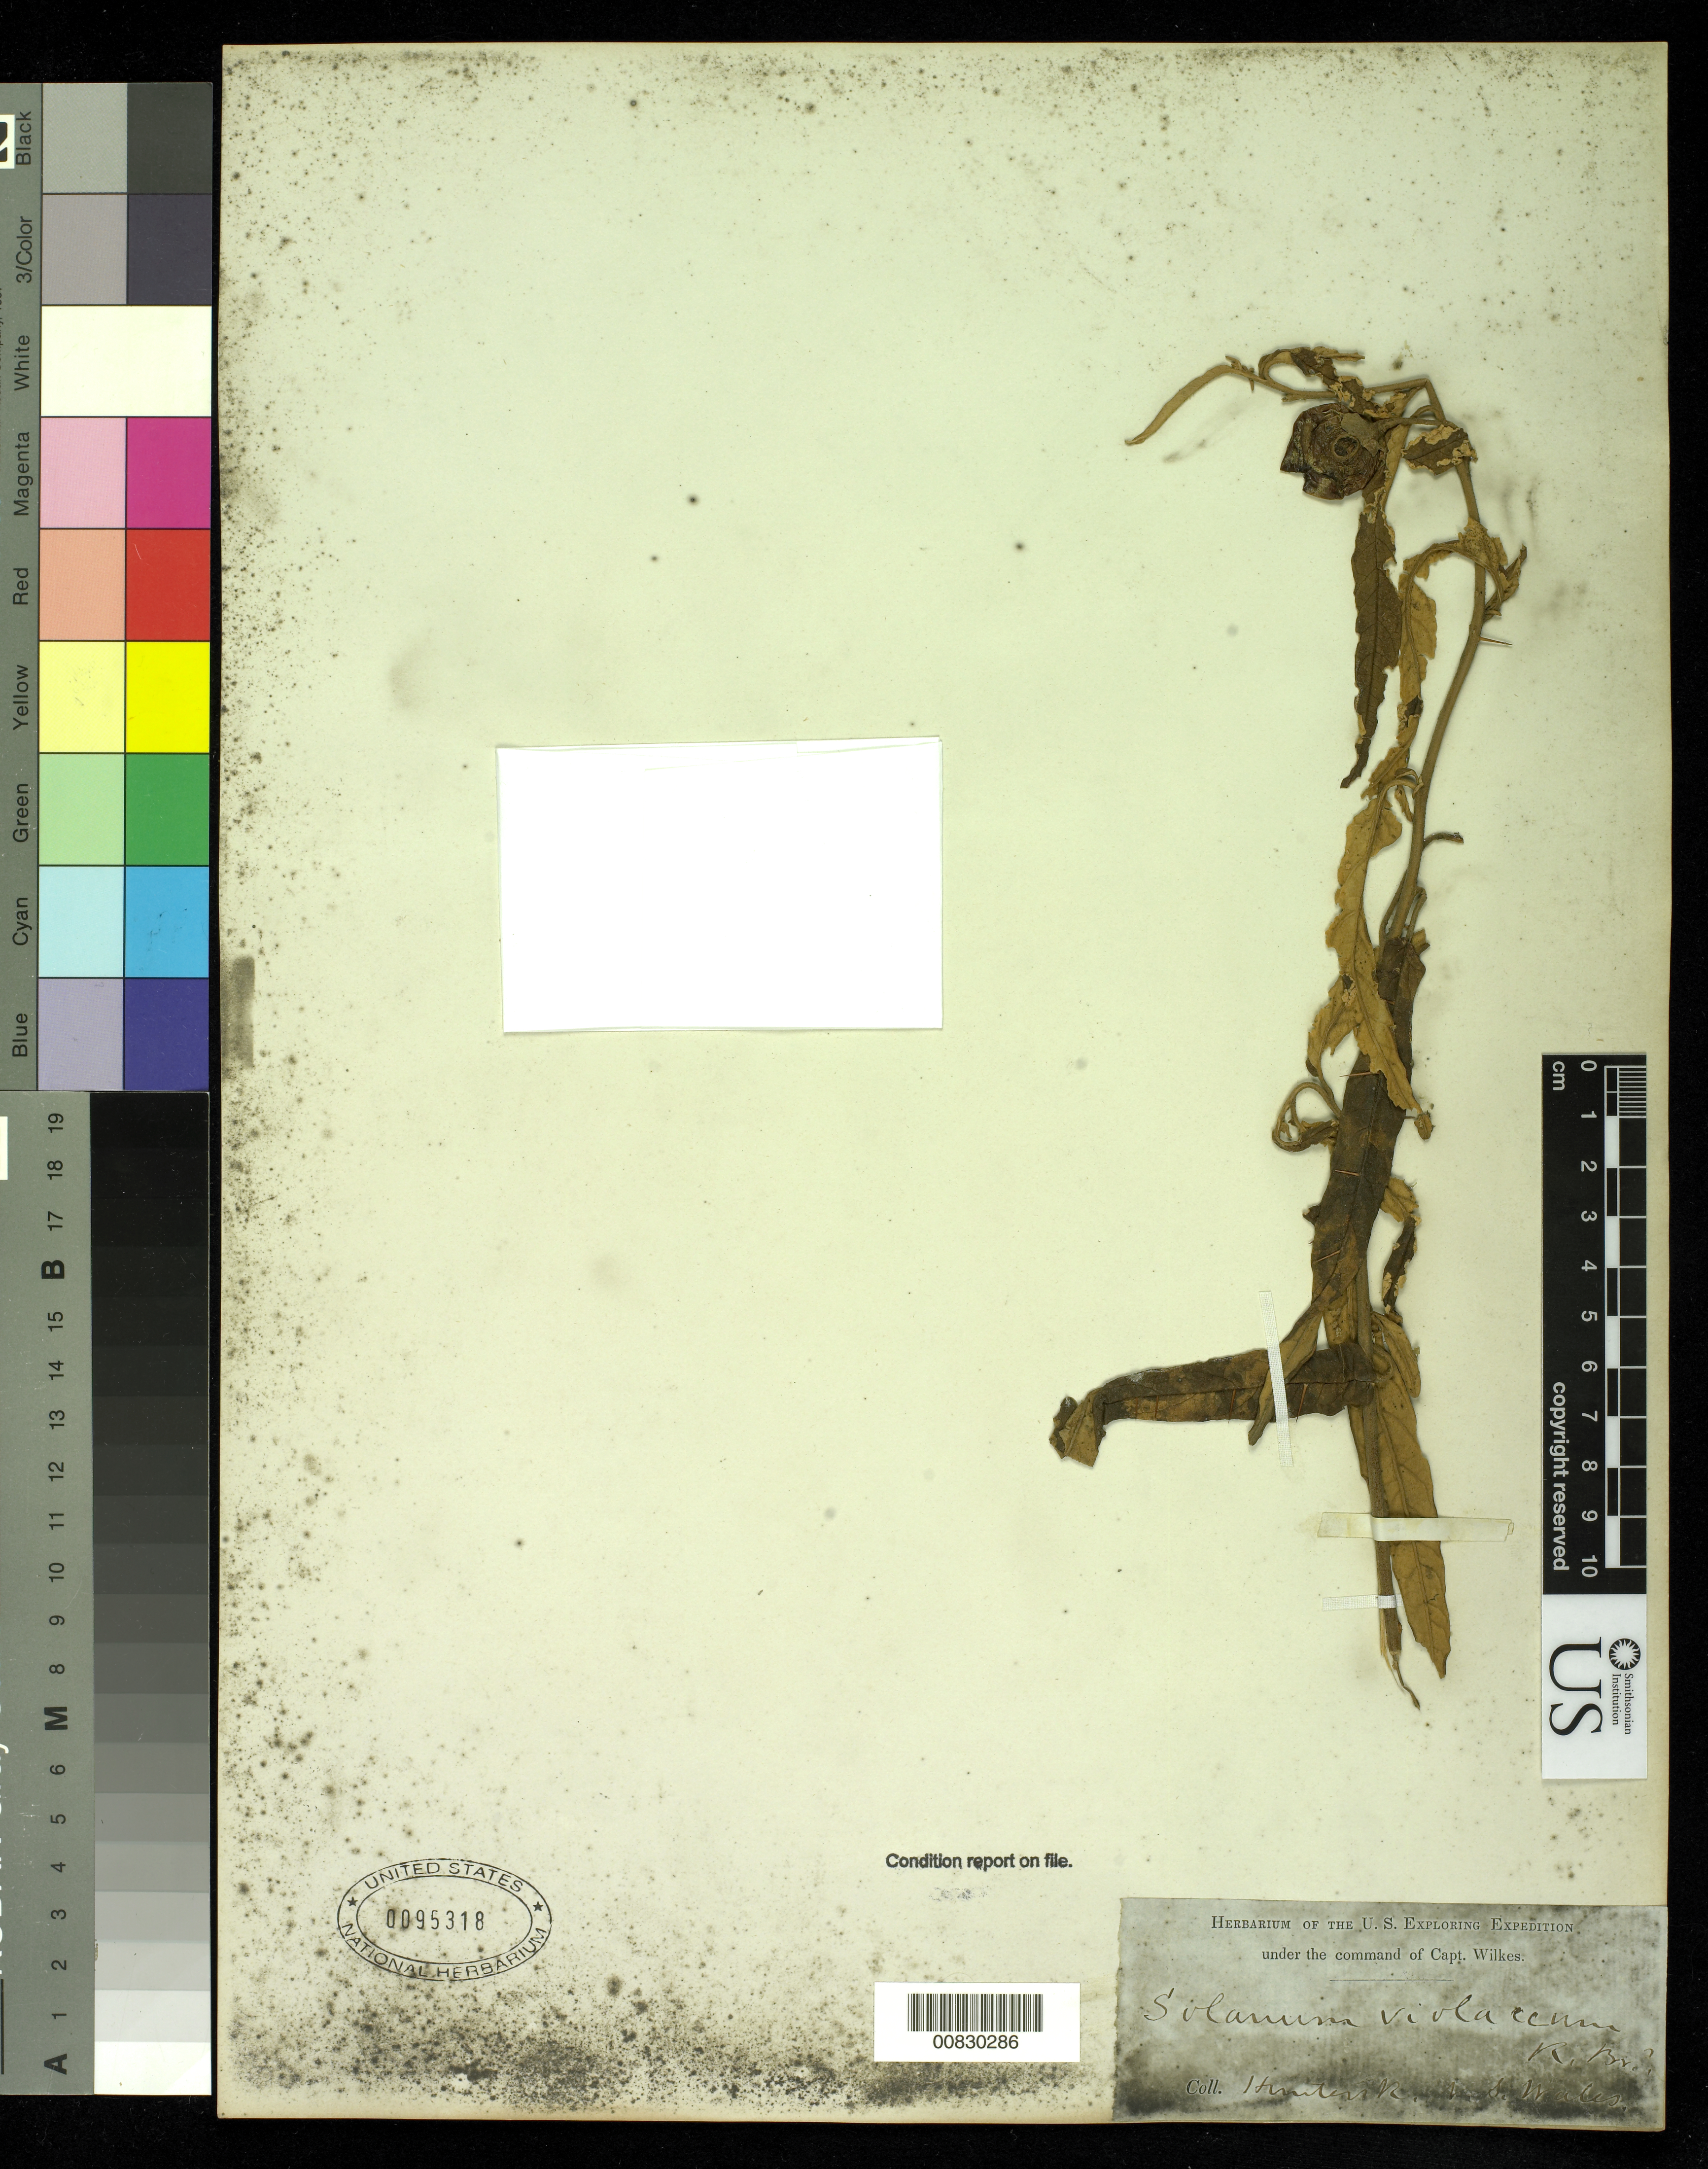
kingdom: Plantae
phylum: Tracheophyta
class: Magnoliopsida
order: Solanales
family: Solanaceae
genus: Solanum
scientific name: Solanum brownii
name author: Dunal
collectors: Wilkes Explor. Exped.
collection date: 1838/1842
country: Australia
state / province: New South Wales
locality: Hunter's River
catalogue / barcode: US 95318